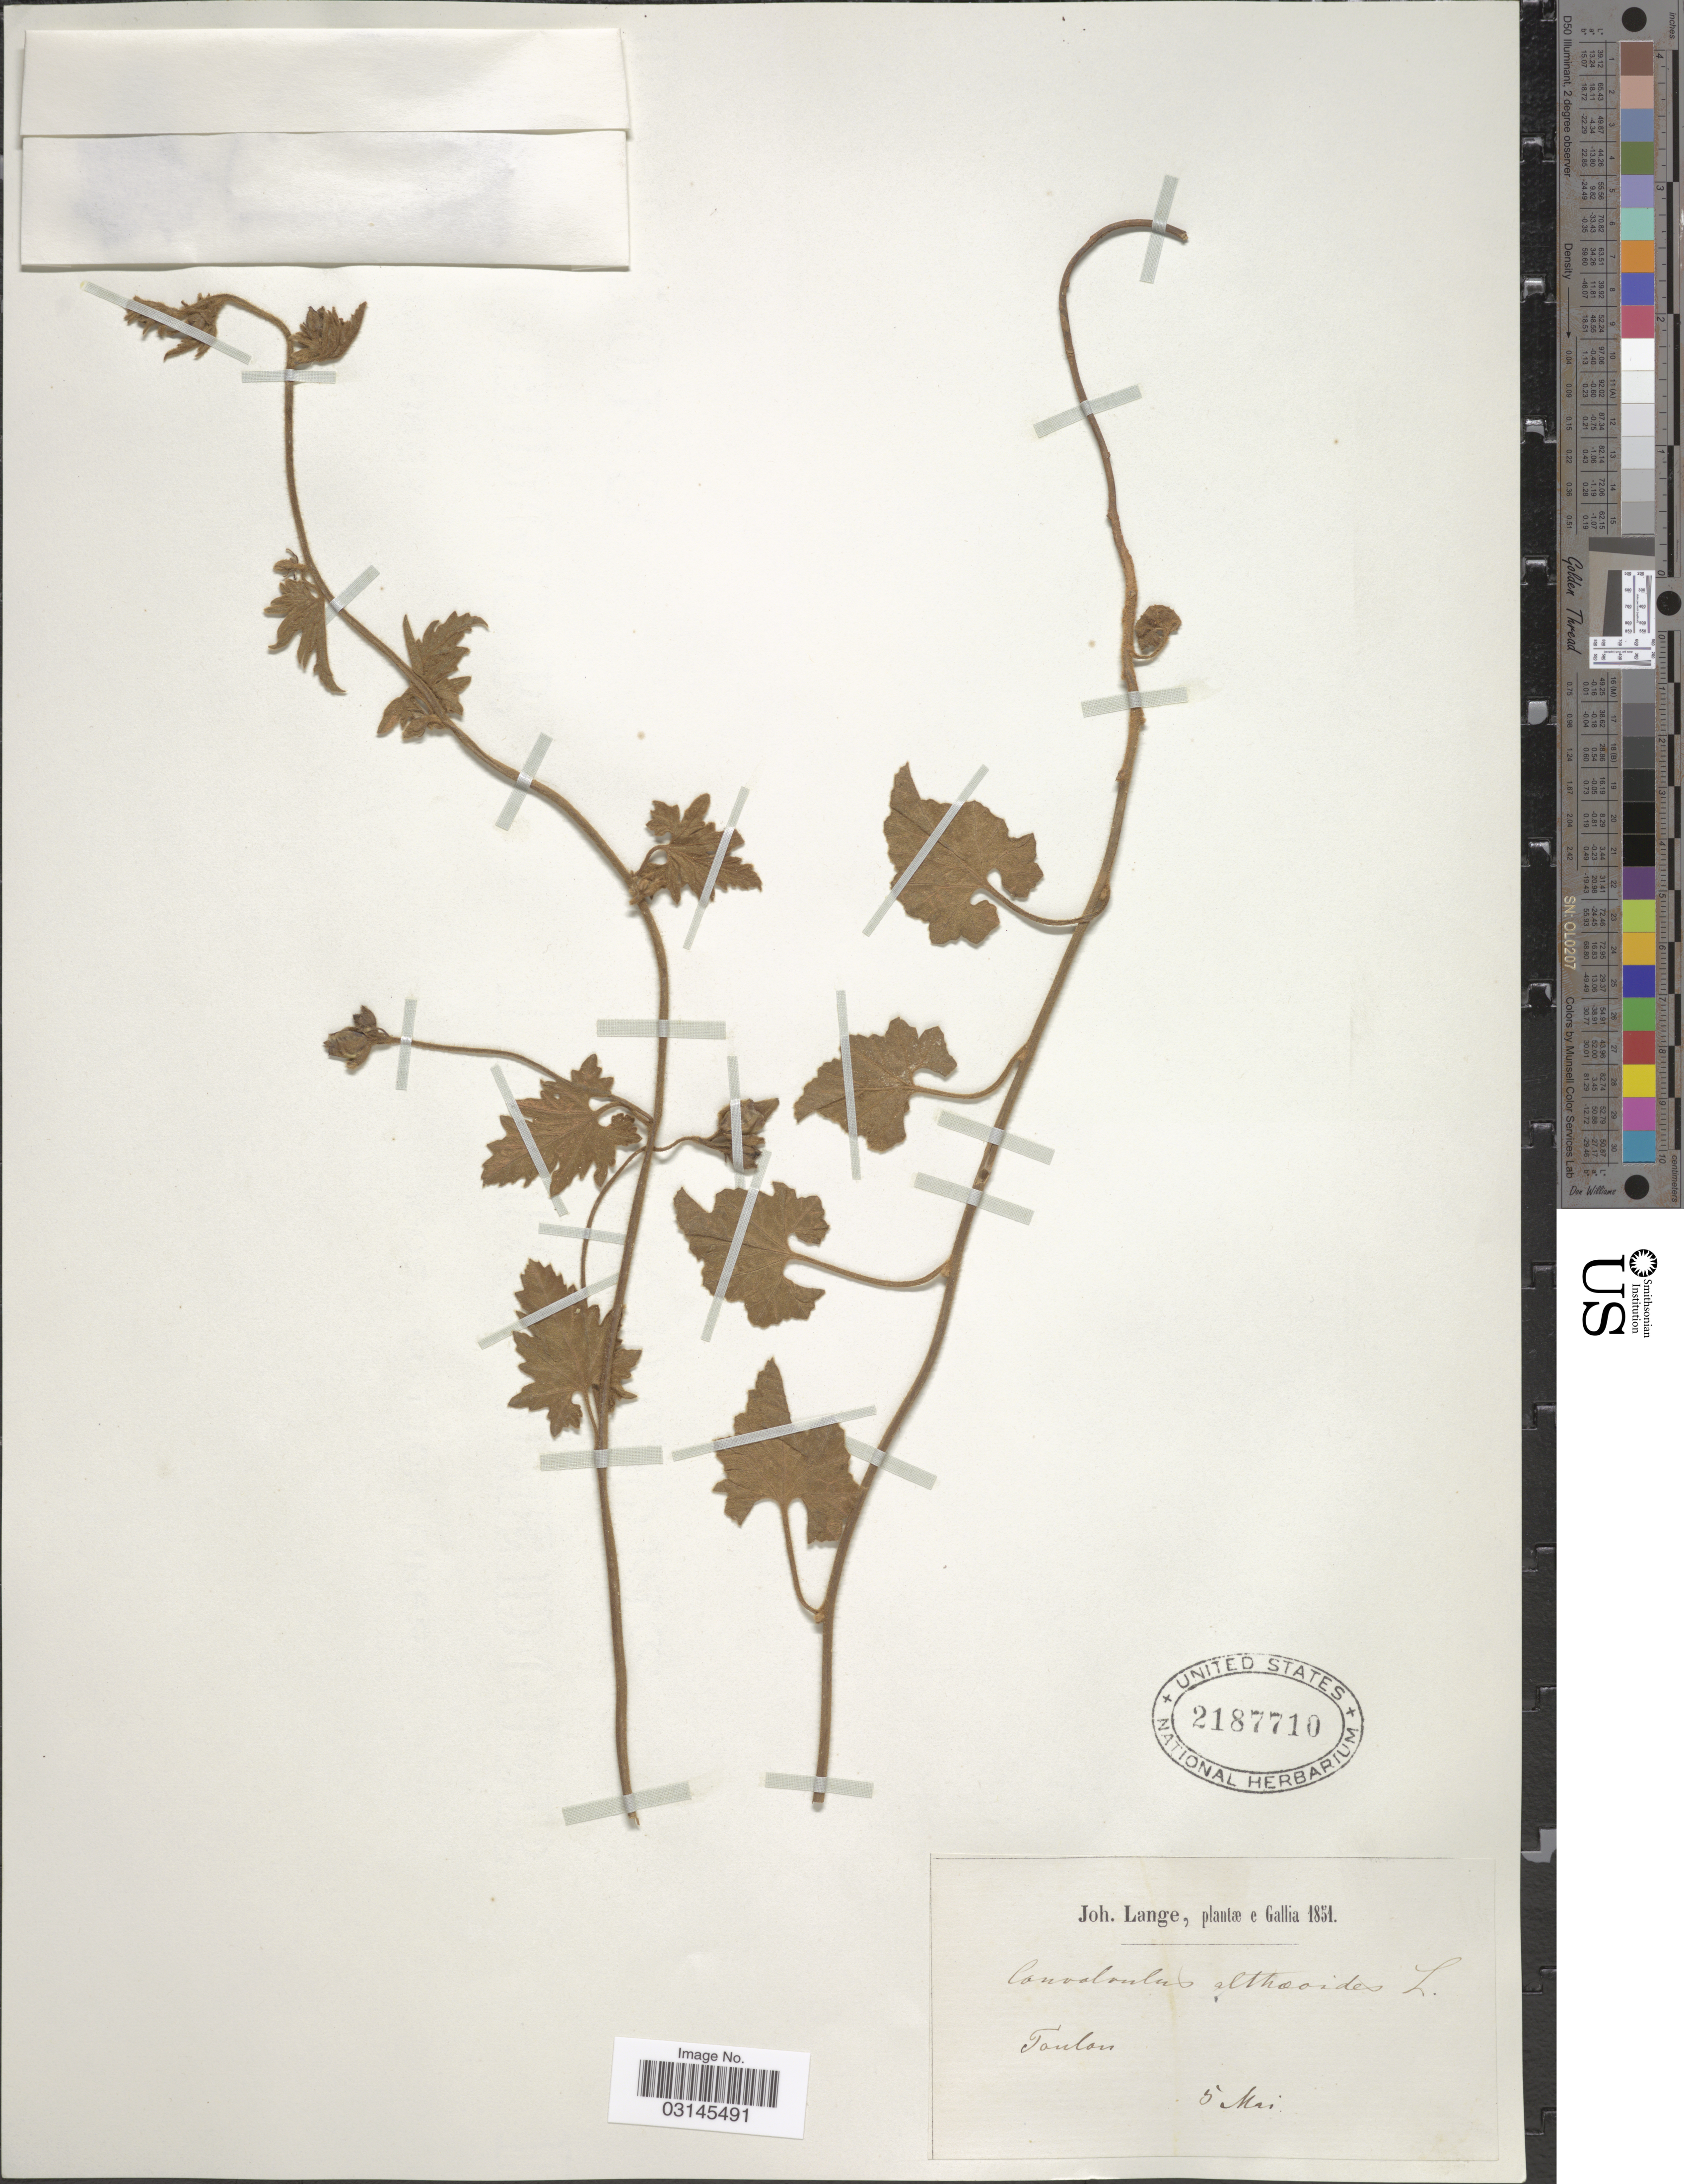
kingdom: Plantae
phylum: Tracheophyta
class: Magnoliopsida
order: Solanales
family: Convolvulaceae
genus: Convolvulus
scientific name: Convolvulus althaeoides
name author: L.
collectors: J. M. C. Lange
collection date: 1851-05-05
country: France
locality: Gallia. Toulon.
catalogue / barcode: US 2187710